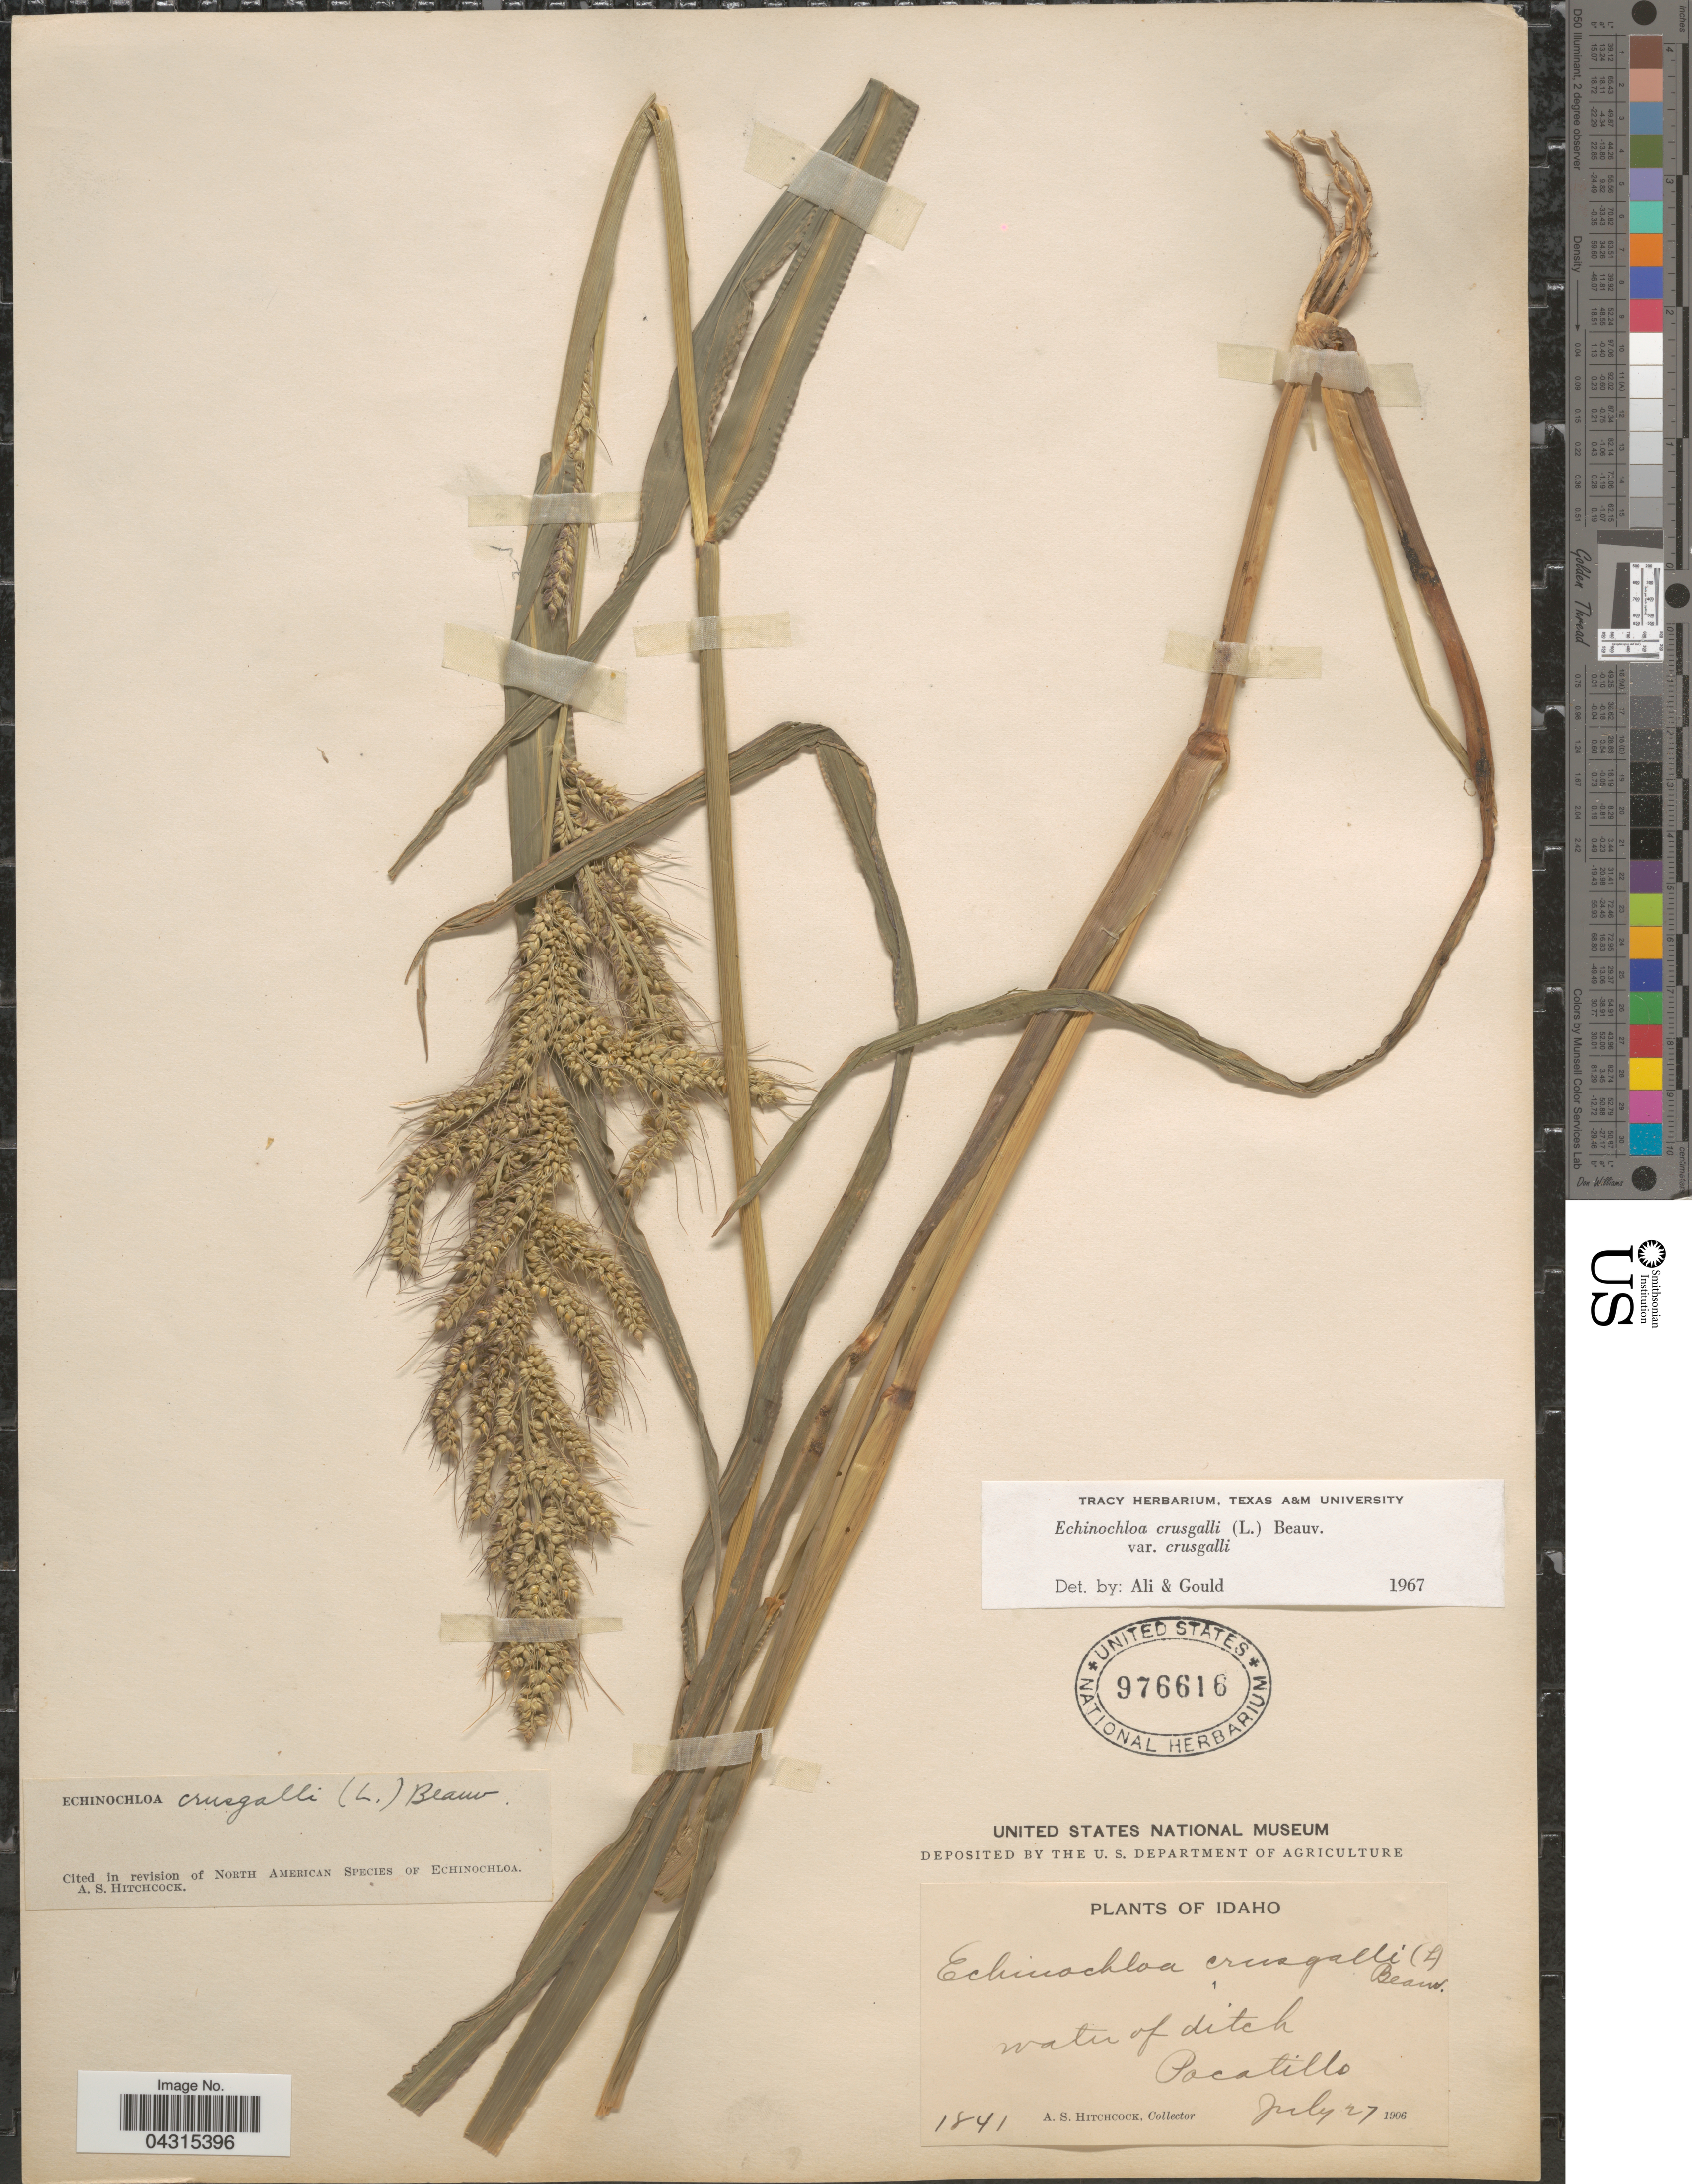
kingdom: Plantae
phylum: Tracheophyta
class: Liliopsida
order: Poales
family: Poaceae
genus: Echinochloa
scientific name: Echinochloa crus-galli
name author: (L.) P. Beauv.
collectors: A. S. Hitchcock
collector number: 1841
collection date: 1906-07-27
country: United States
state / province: Idaho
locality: Water of ditch. Pocatillo.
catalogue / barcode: US 976616